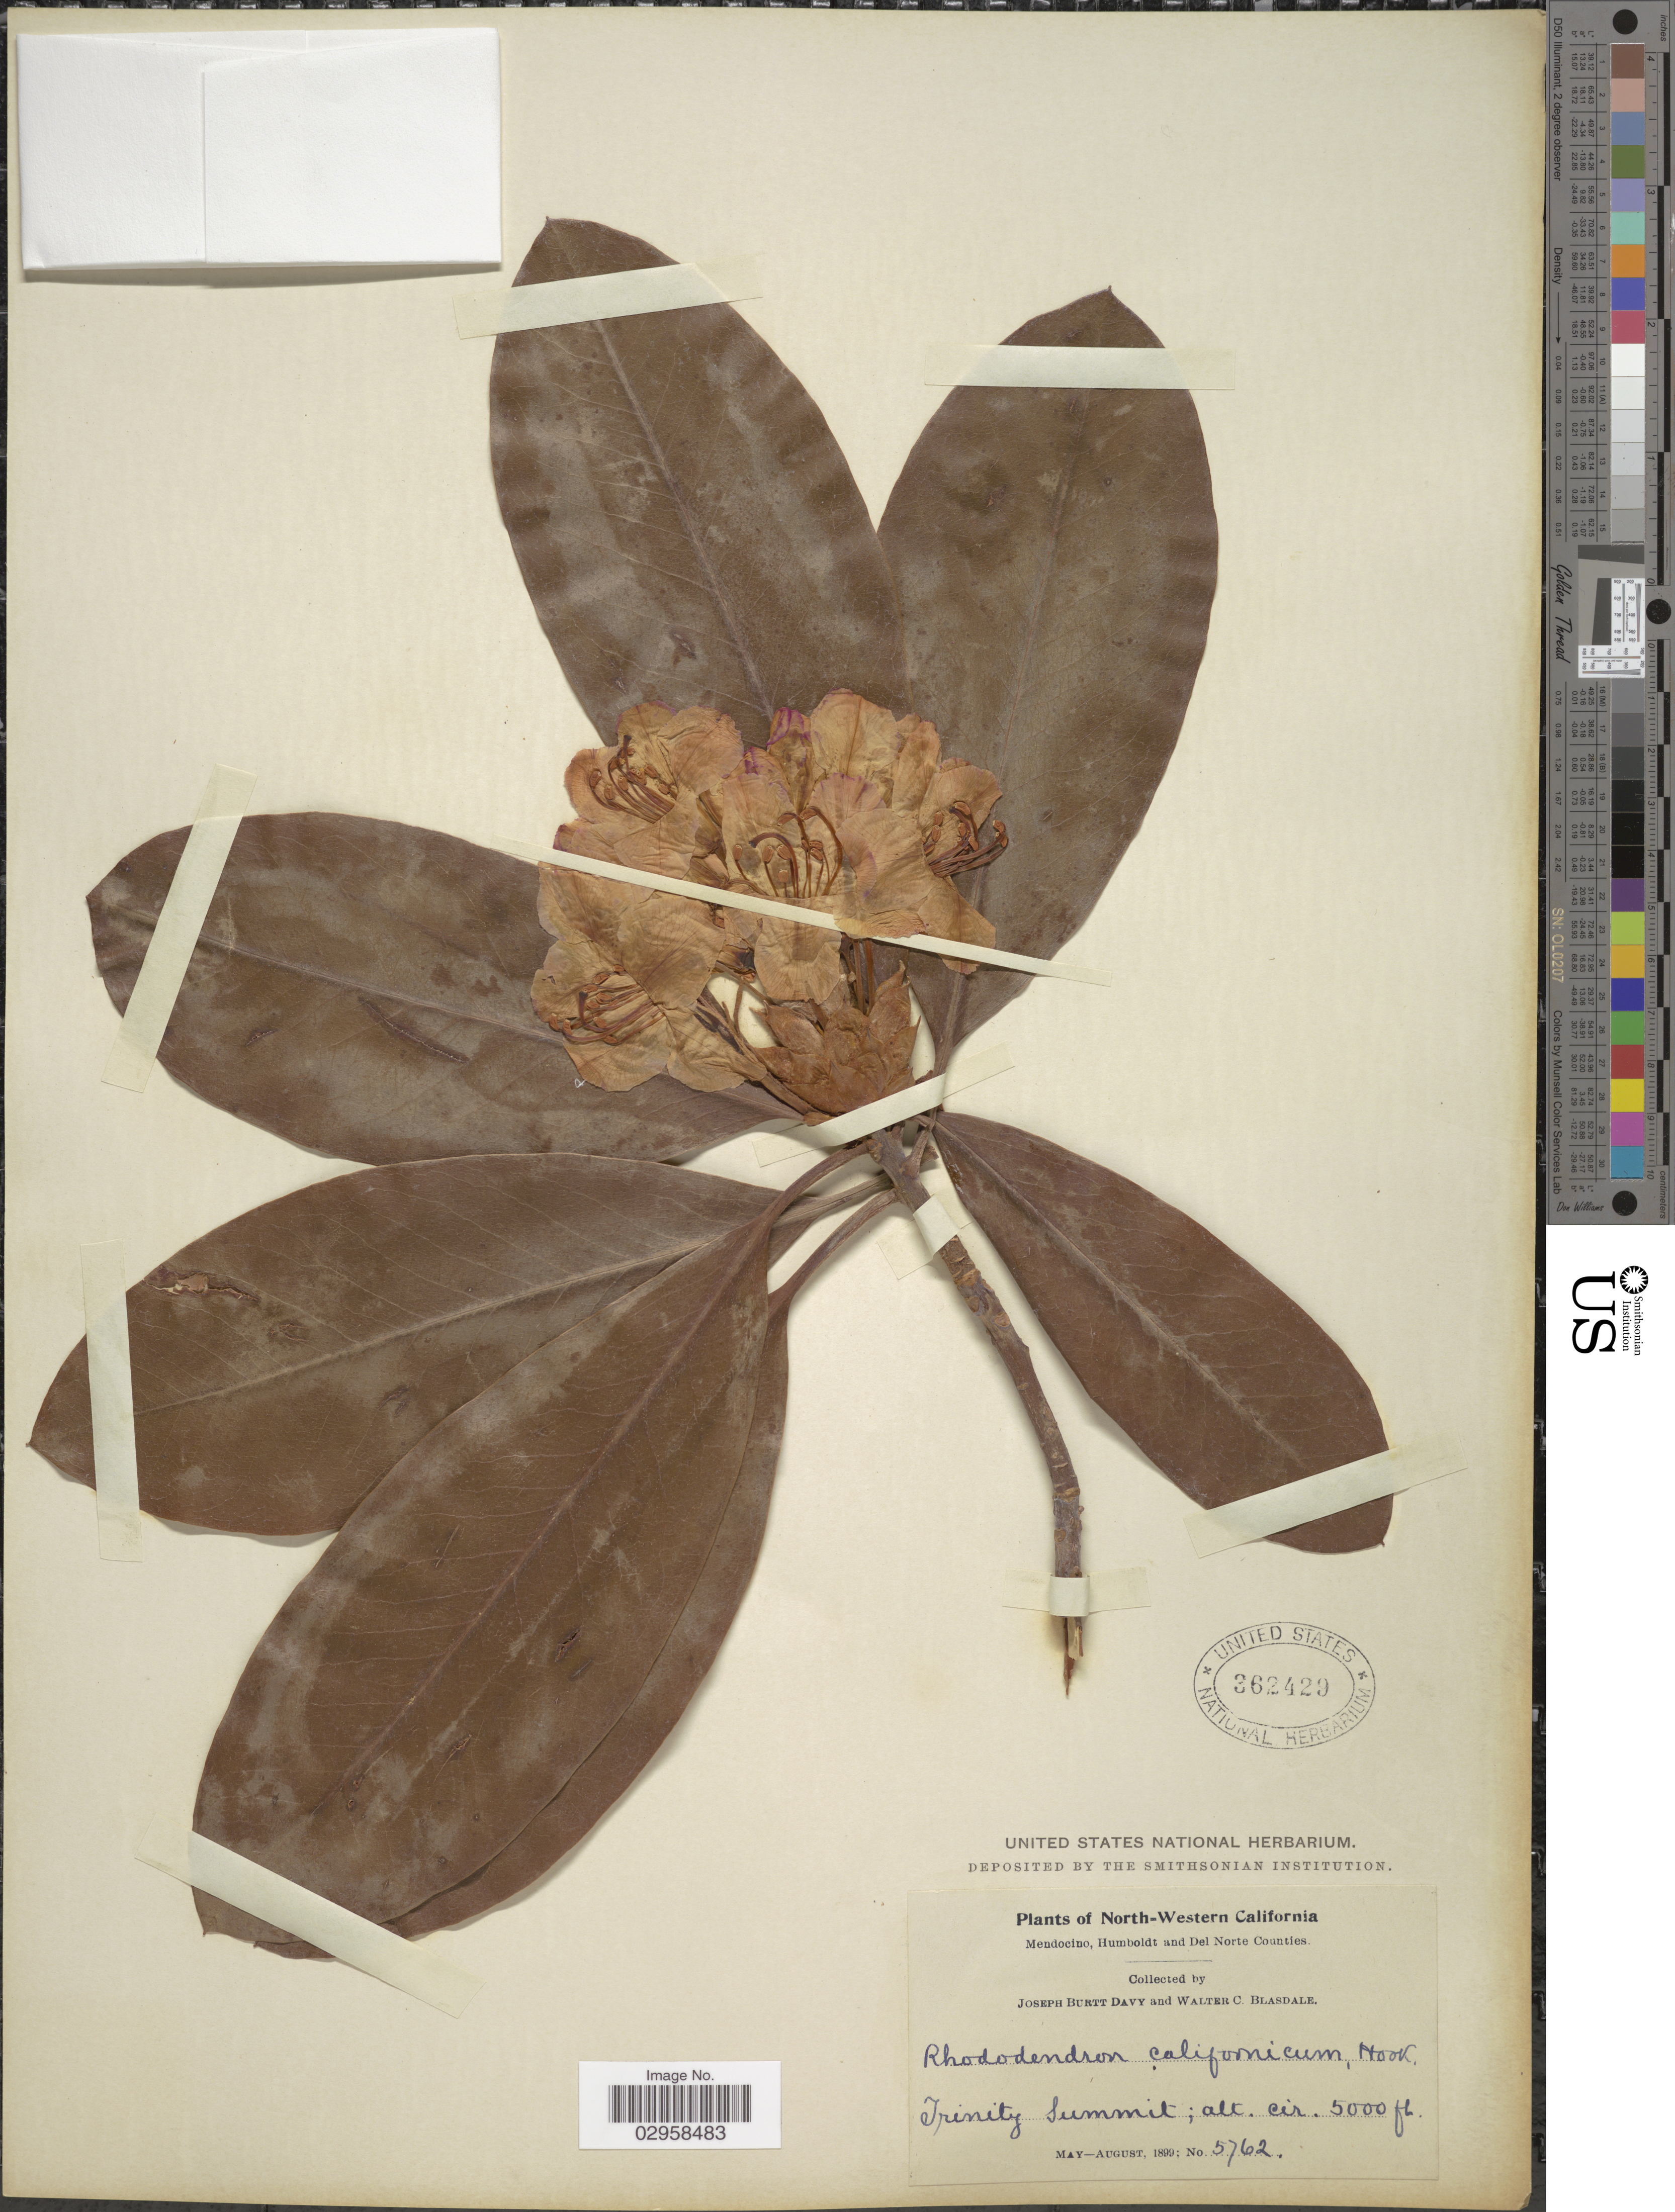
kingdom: Plantae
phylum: Tracheophyta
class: Magnoliopsida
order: Ericales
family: Ericaceae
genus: Rhododendron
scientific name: Rhododendron macrophyllum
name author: D. Don ex G. Don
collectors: J. Burtt Davy & W. Blasdale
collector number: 5762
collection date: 1899-05/1899-08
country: United States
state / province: California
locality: North-Western California. Trinity Summit.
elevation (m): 1524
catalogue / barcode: US 362429